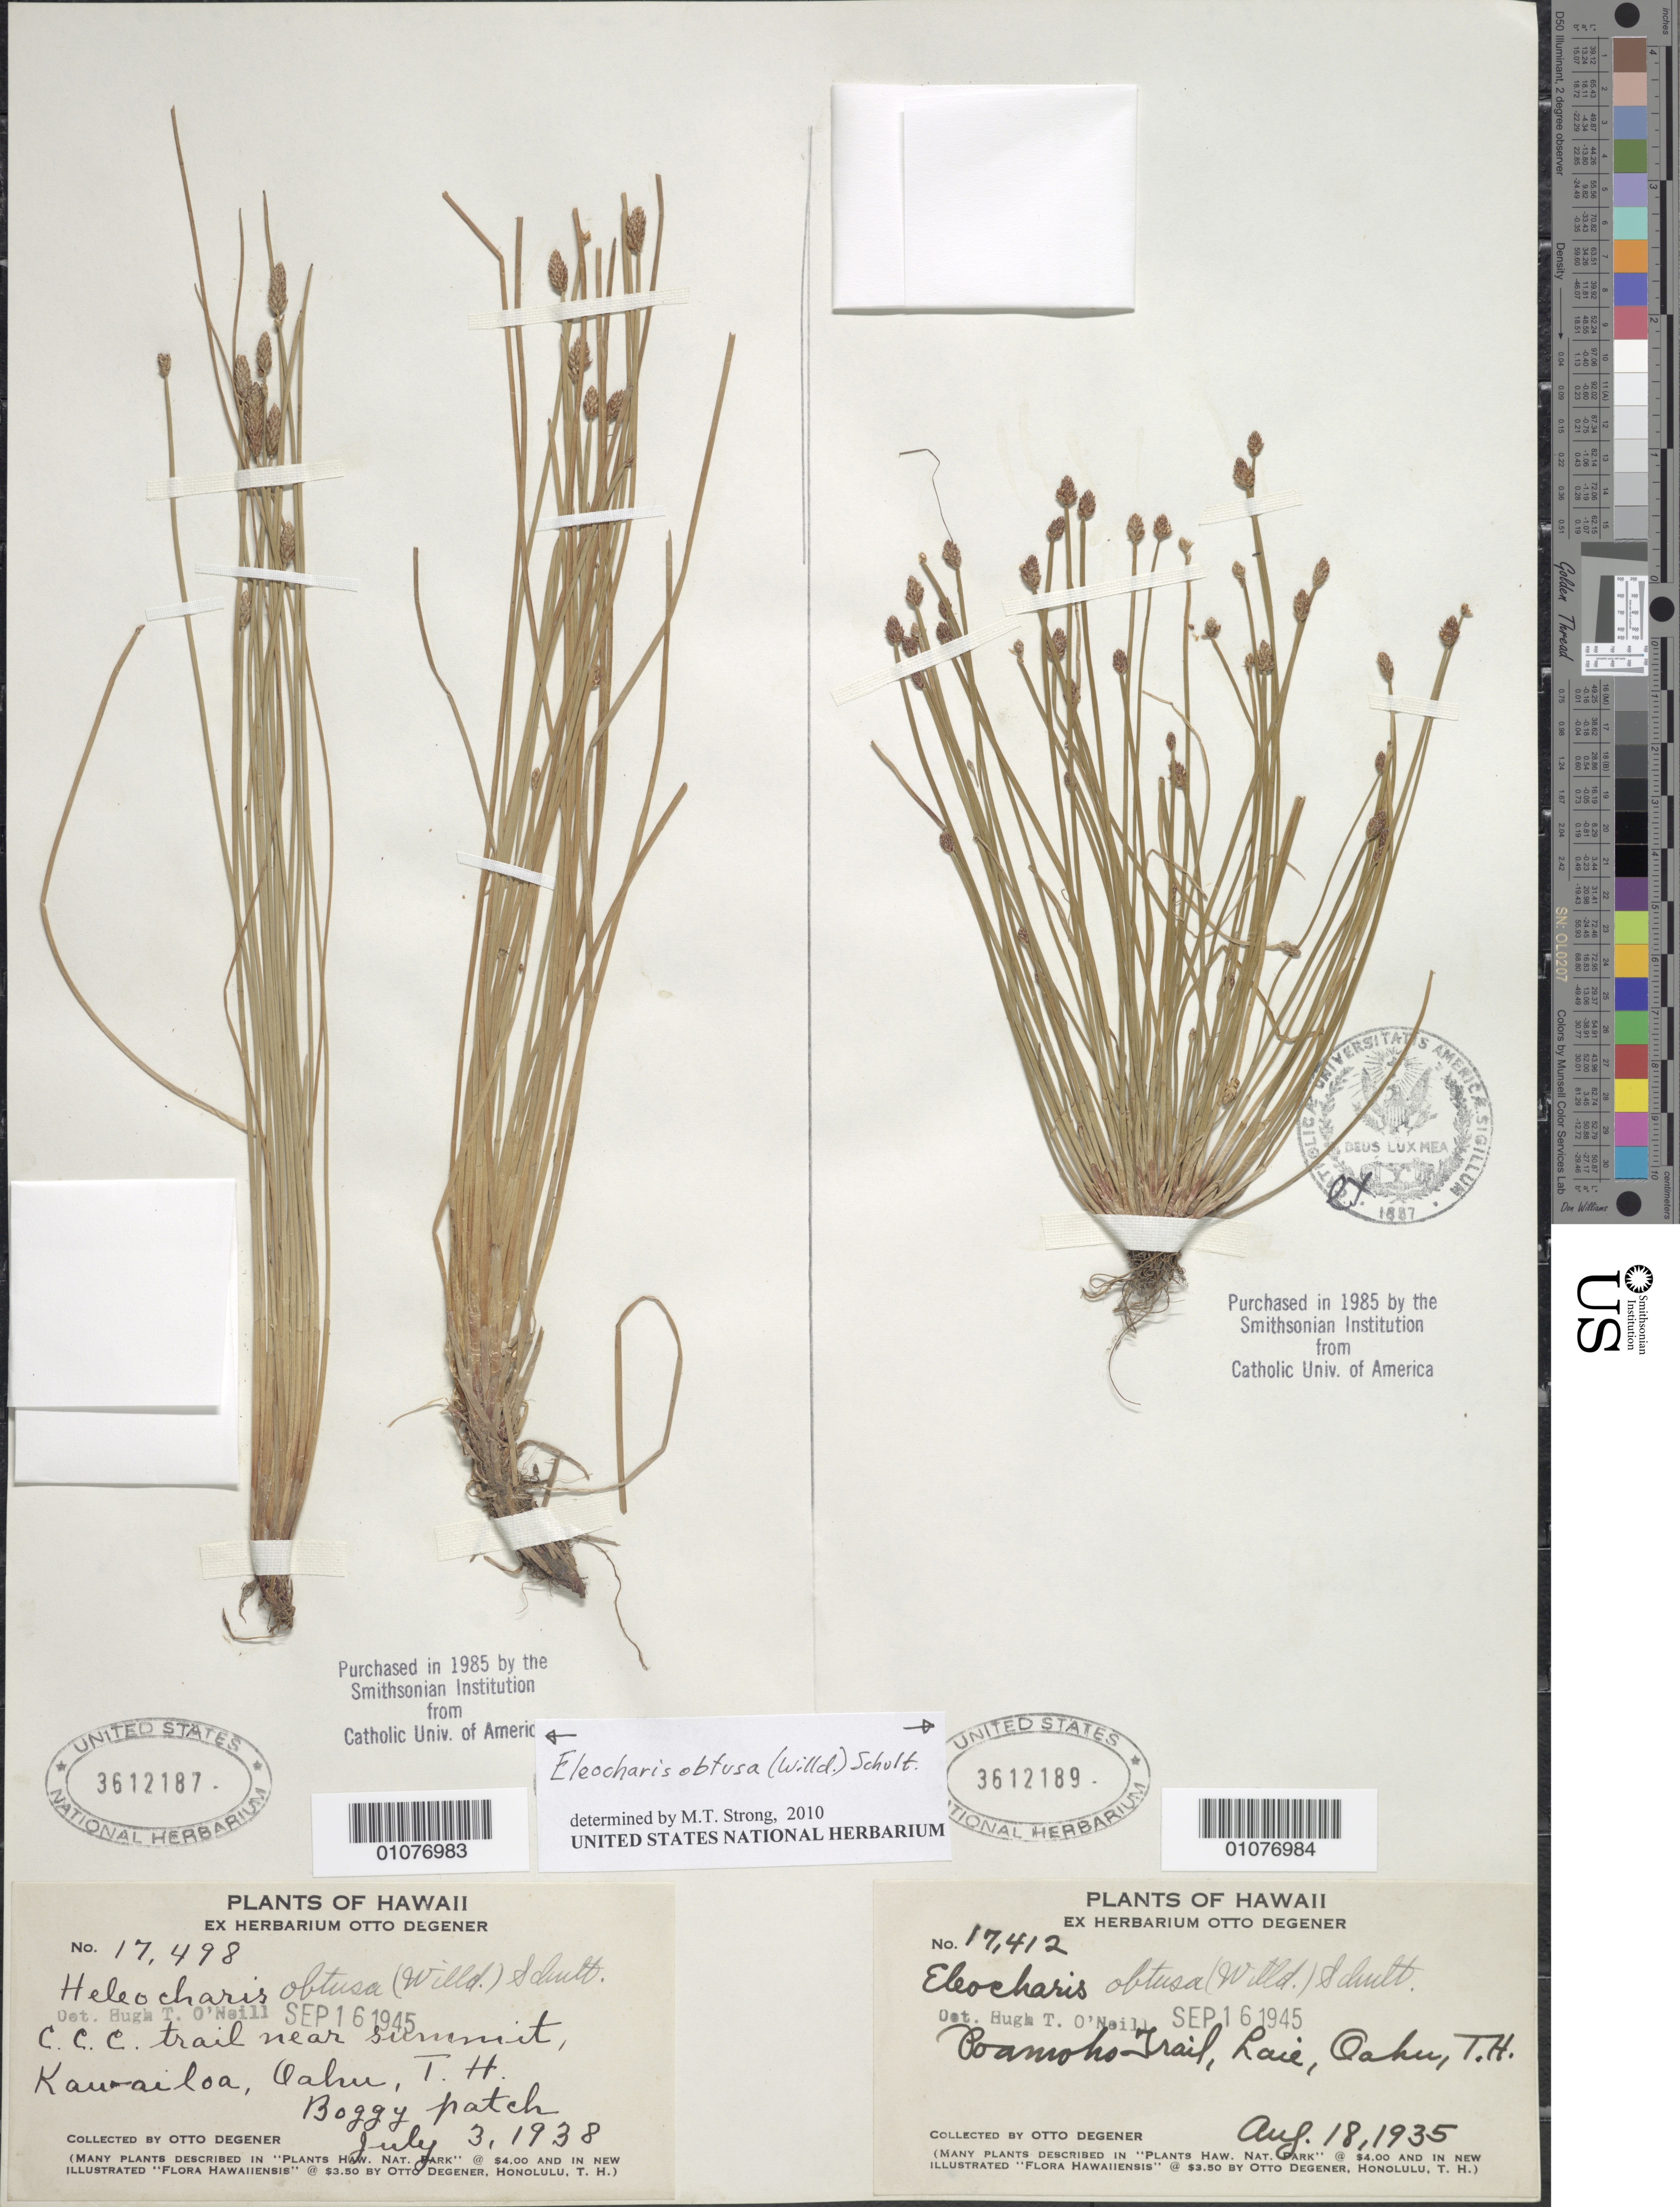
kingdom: Plantae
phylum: Tracheophyta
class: Liliopsida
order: Poales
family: Cyperaceae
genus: Eleocharis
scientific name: Eleocharis obtusa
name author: (Willd.) Schult.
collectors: O. Degener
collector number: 17412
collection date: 1935-08-18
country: United States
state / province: Hawaii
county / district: Honolulu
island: Oahu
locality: Poamoho Trail, La'ie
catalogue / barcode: US 3612189